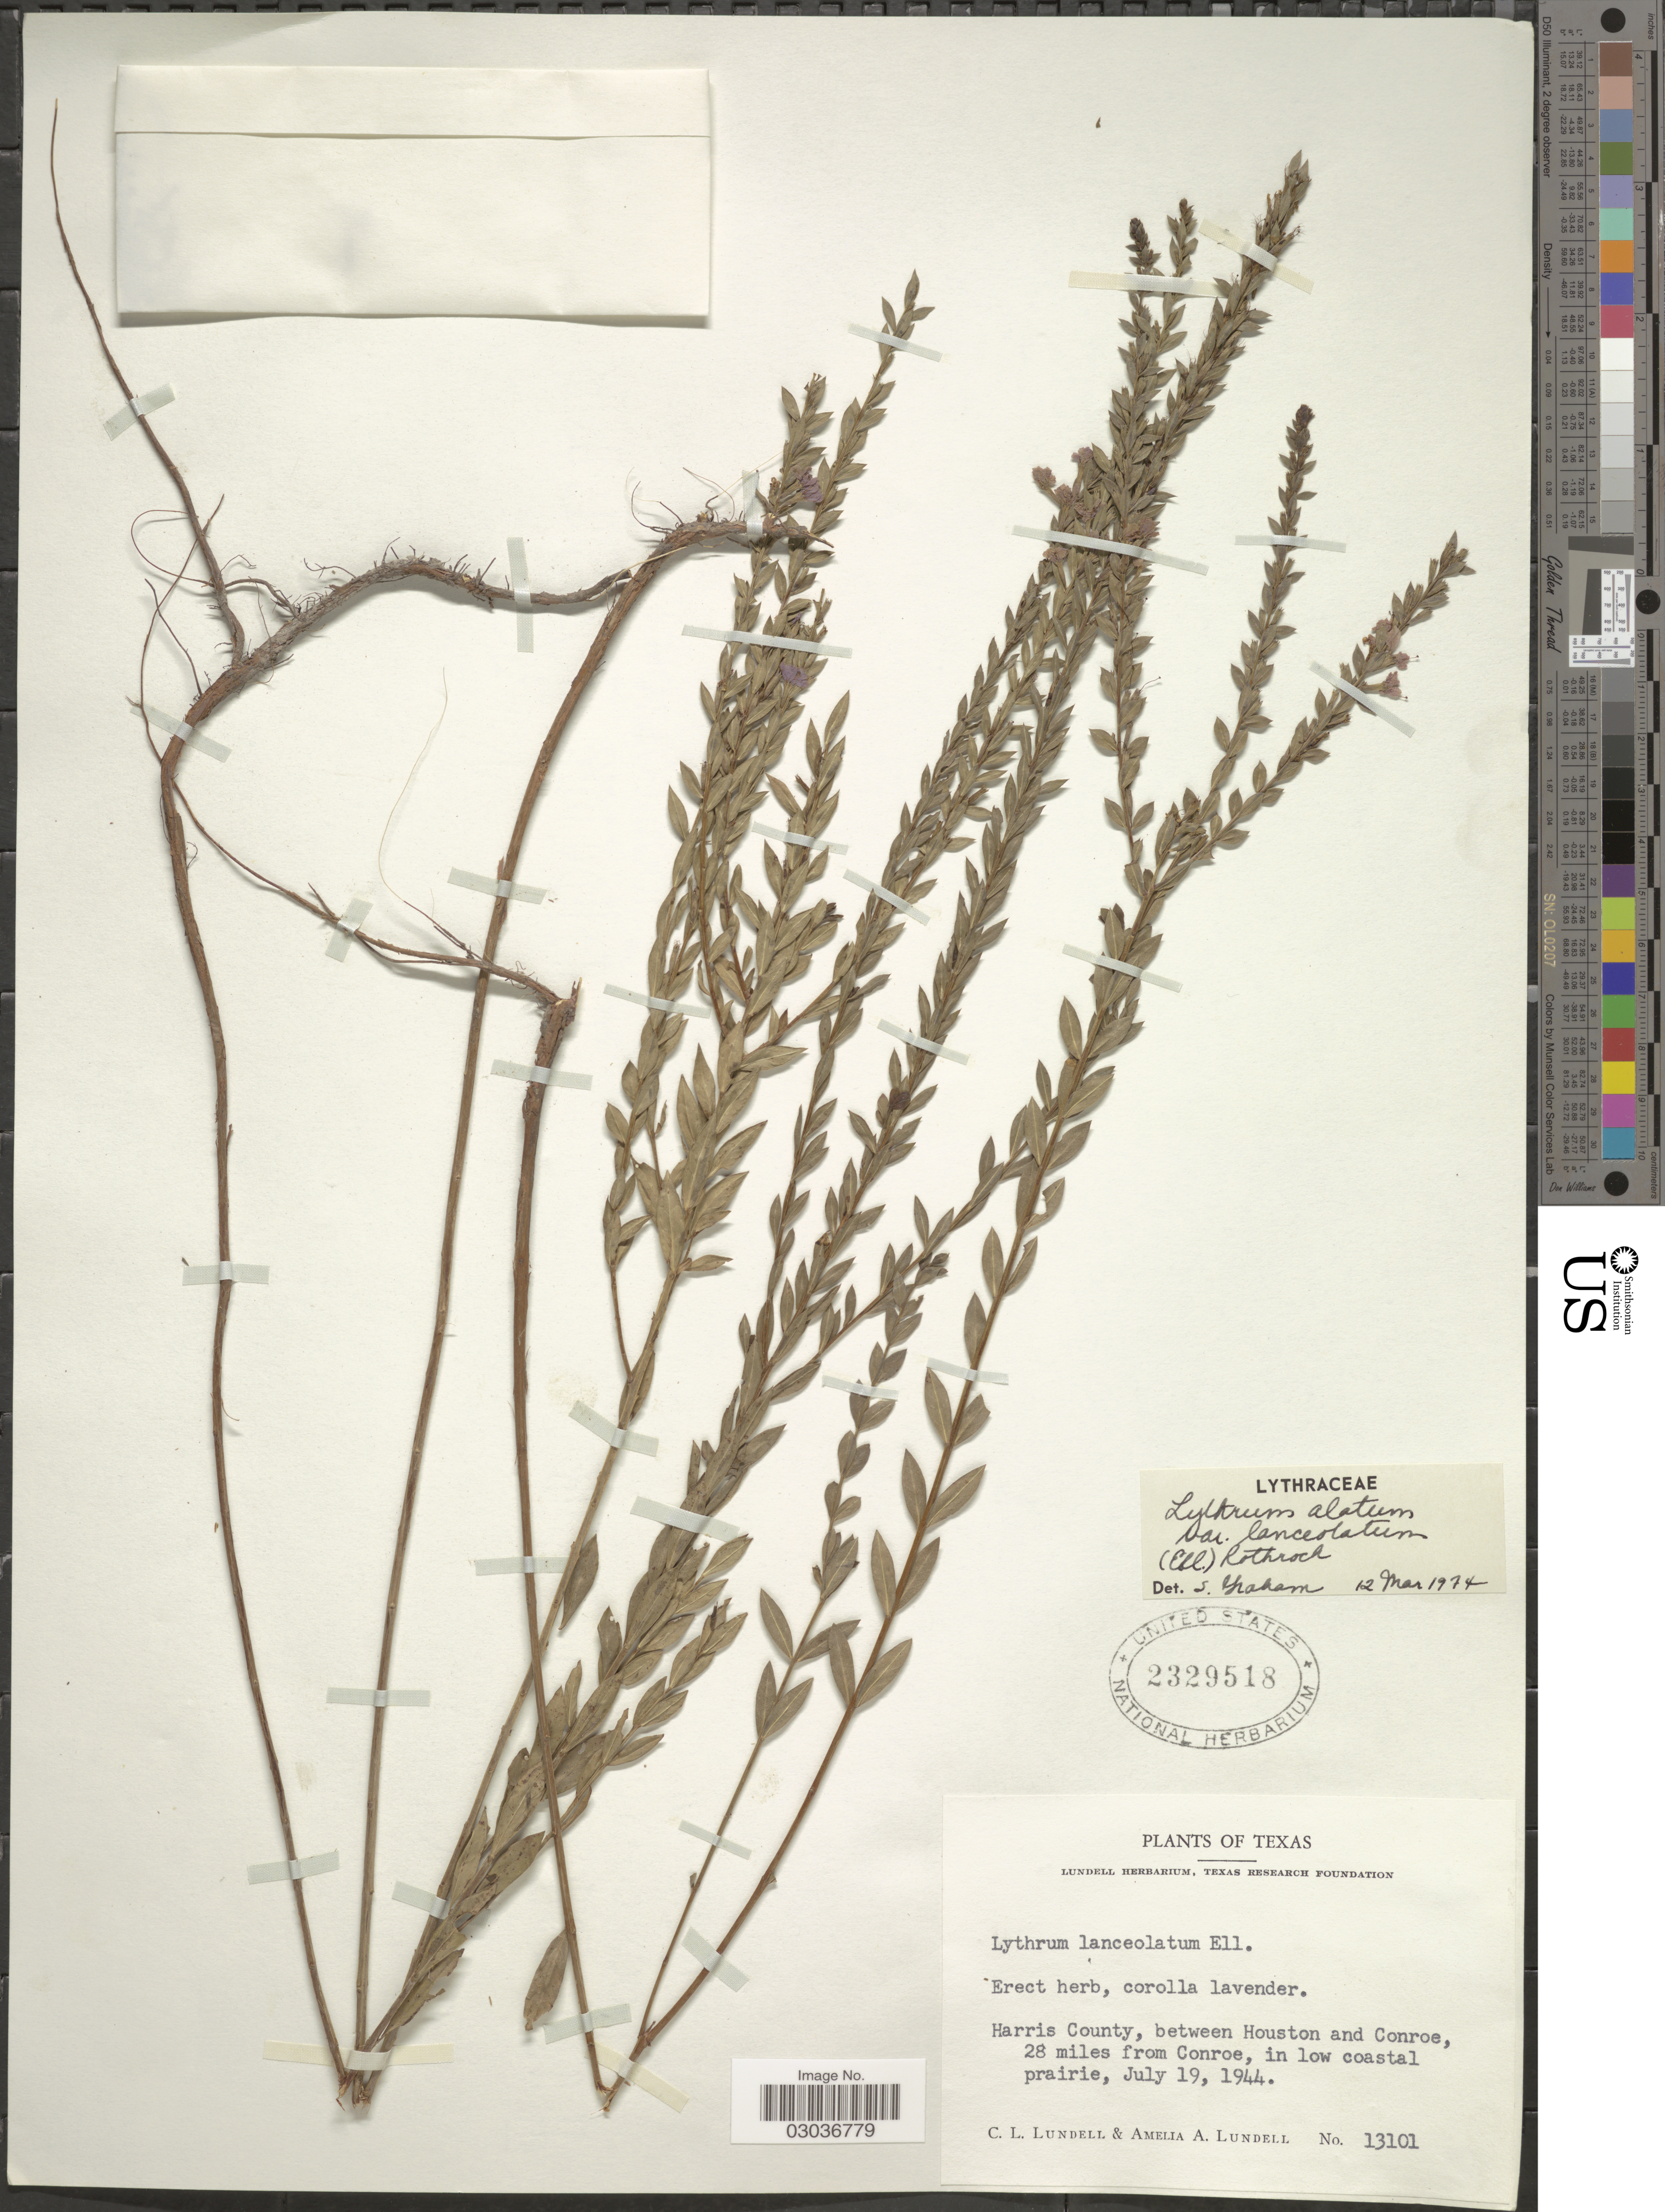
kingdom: Plantae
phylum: Tracheophyta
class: Magnoliopsida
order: Myrtales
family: Lythraceae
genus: Lythrum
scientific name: Lythrum alatum var. lanceolatum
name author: (Elliott) A. Gray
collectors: C. L. Lundell & A. A. Lundell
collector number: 13101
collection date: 1944-07-19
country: United States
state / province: Texas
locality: Harris County, between Houston and Conroe, 28 miles from Conroe, in low coastal prairie.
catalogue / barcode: US 2329518